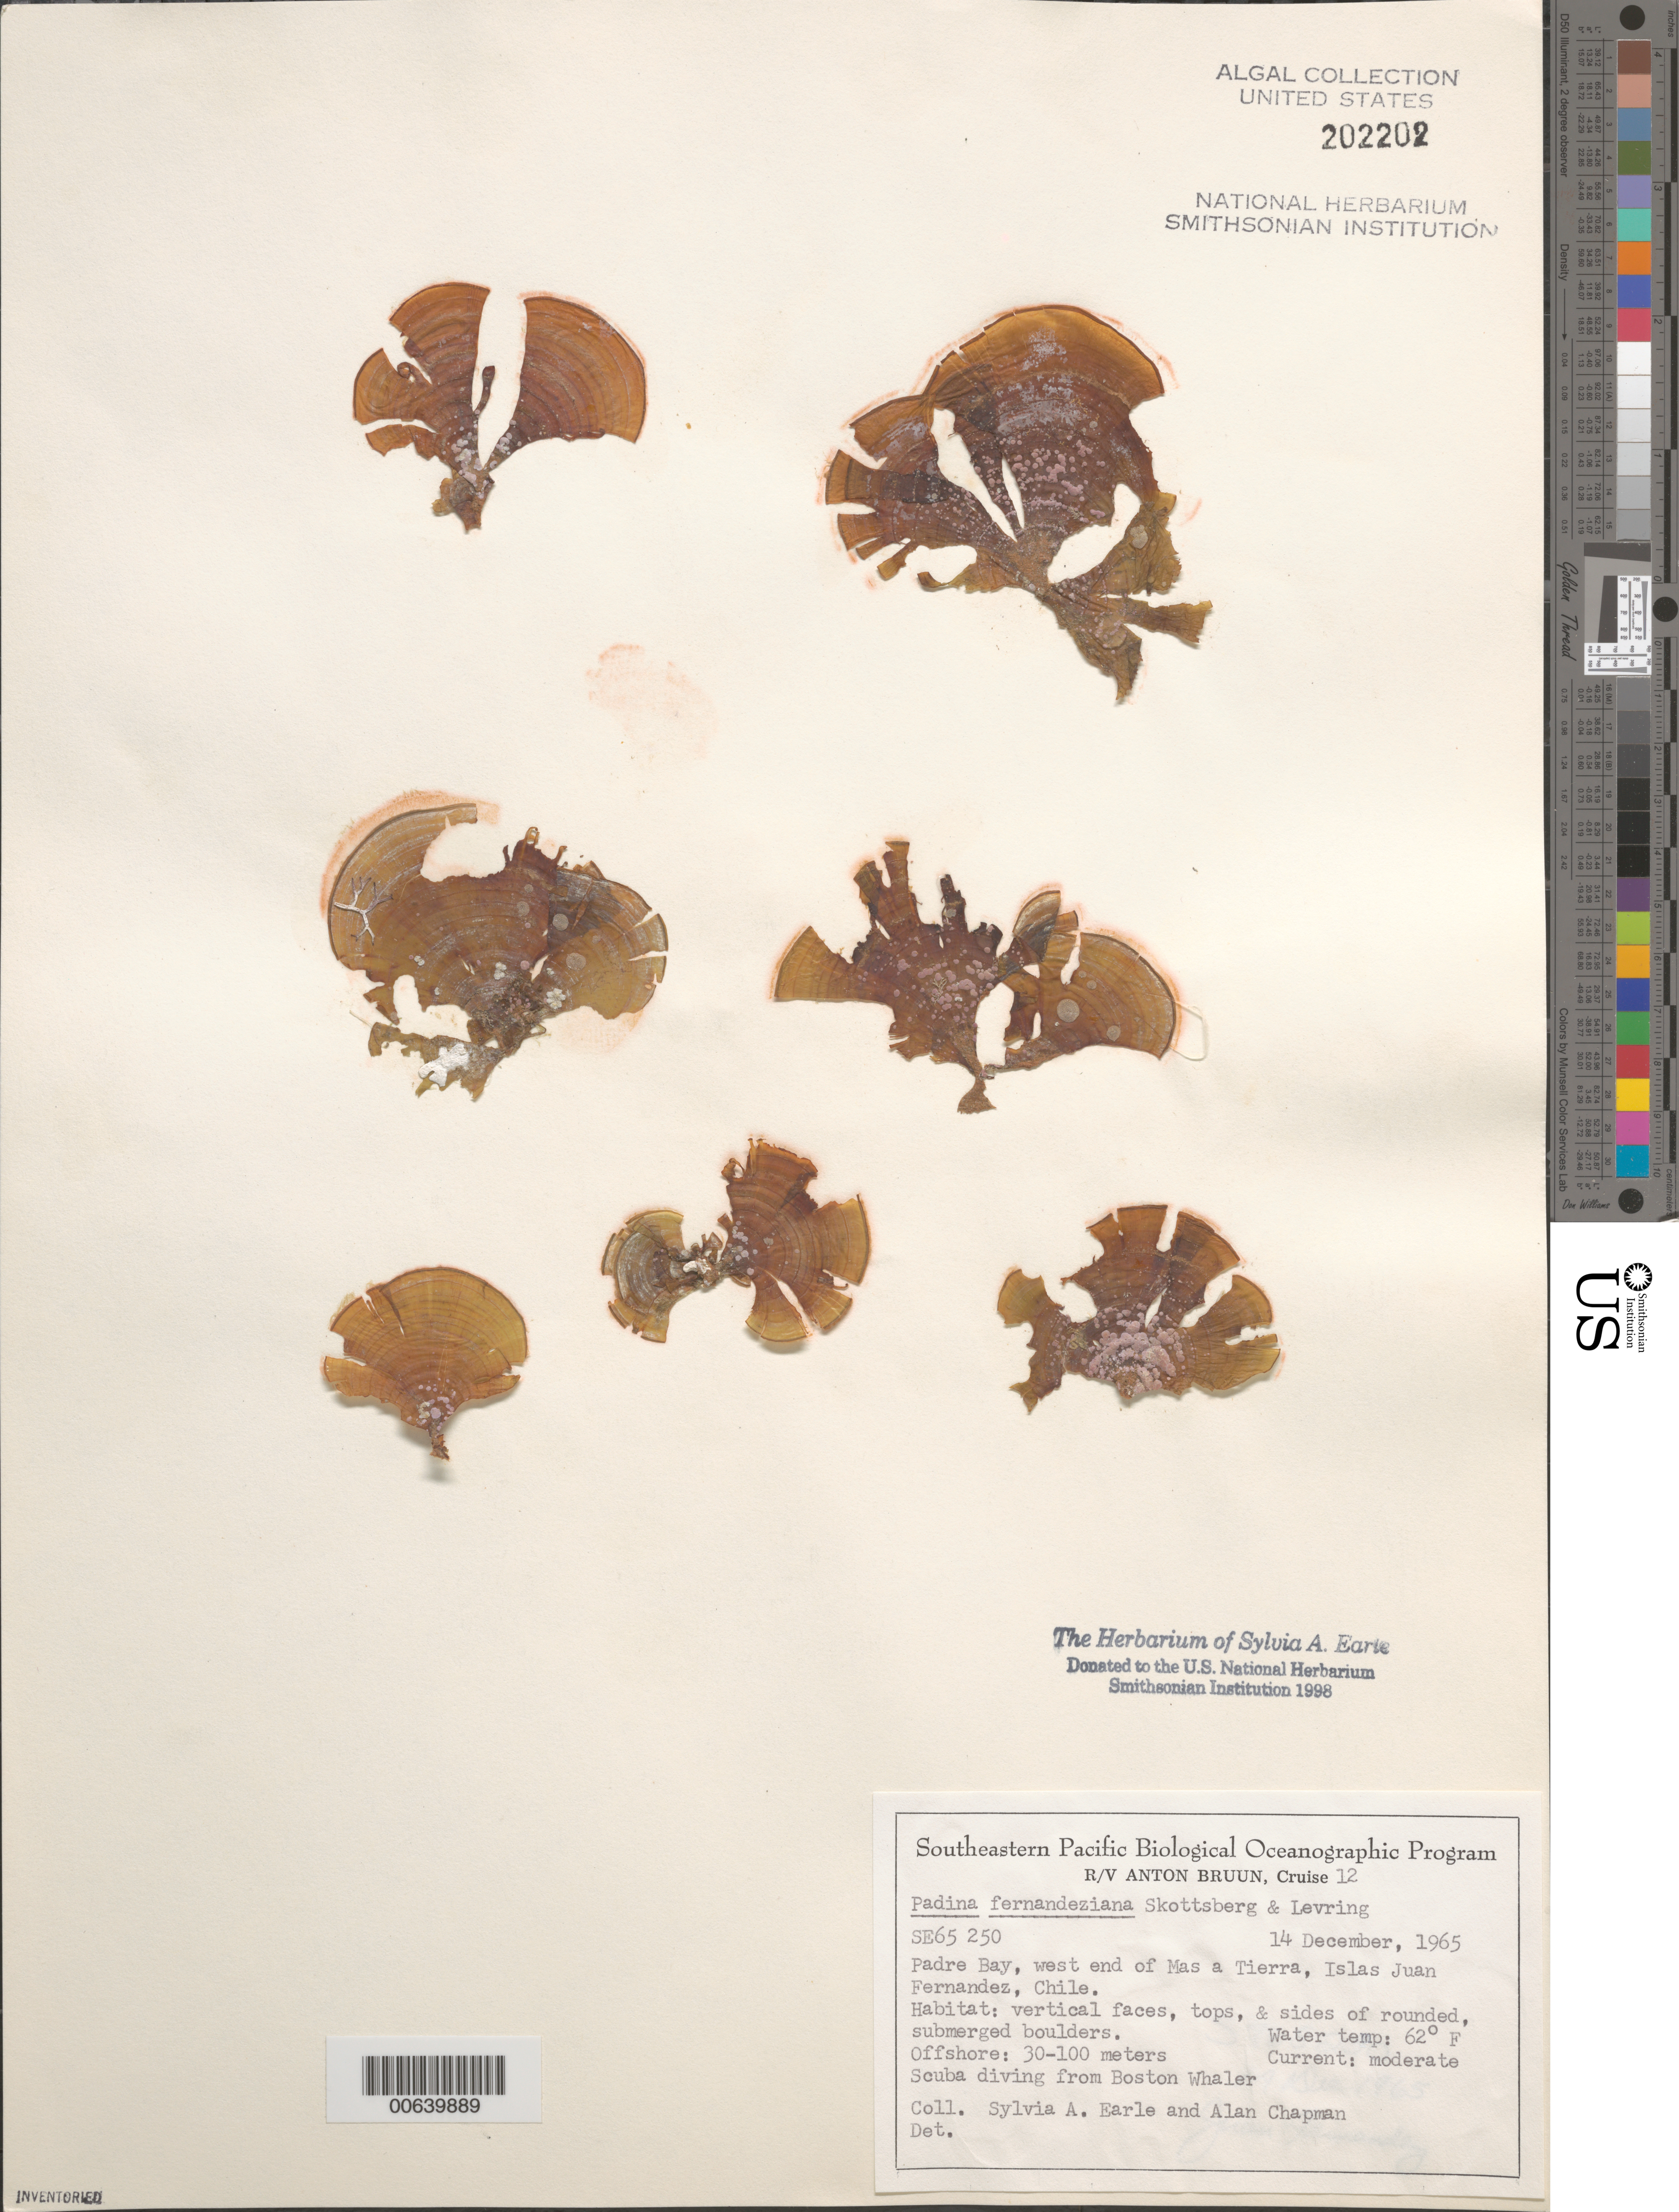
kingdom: Chromista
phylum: Ochrophyta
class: Phaeophyceae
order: Dictyotales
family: Dictyotaceae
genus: Padina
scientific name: Padina fernandeziana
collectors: S. A. Earle & A. Chapman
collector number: SE 65250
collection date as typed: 14 Dec 1965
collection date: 1965-12-14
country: Chile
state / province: Valparaíso (V)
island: Isla Más a Tierra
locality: Padre Bay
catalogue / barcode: US 202202